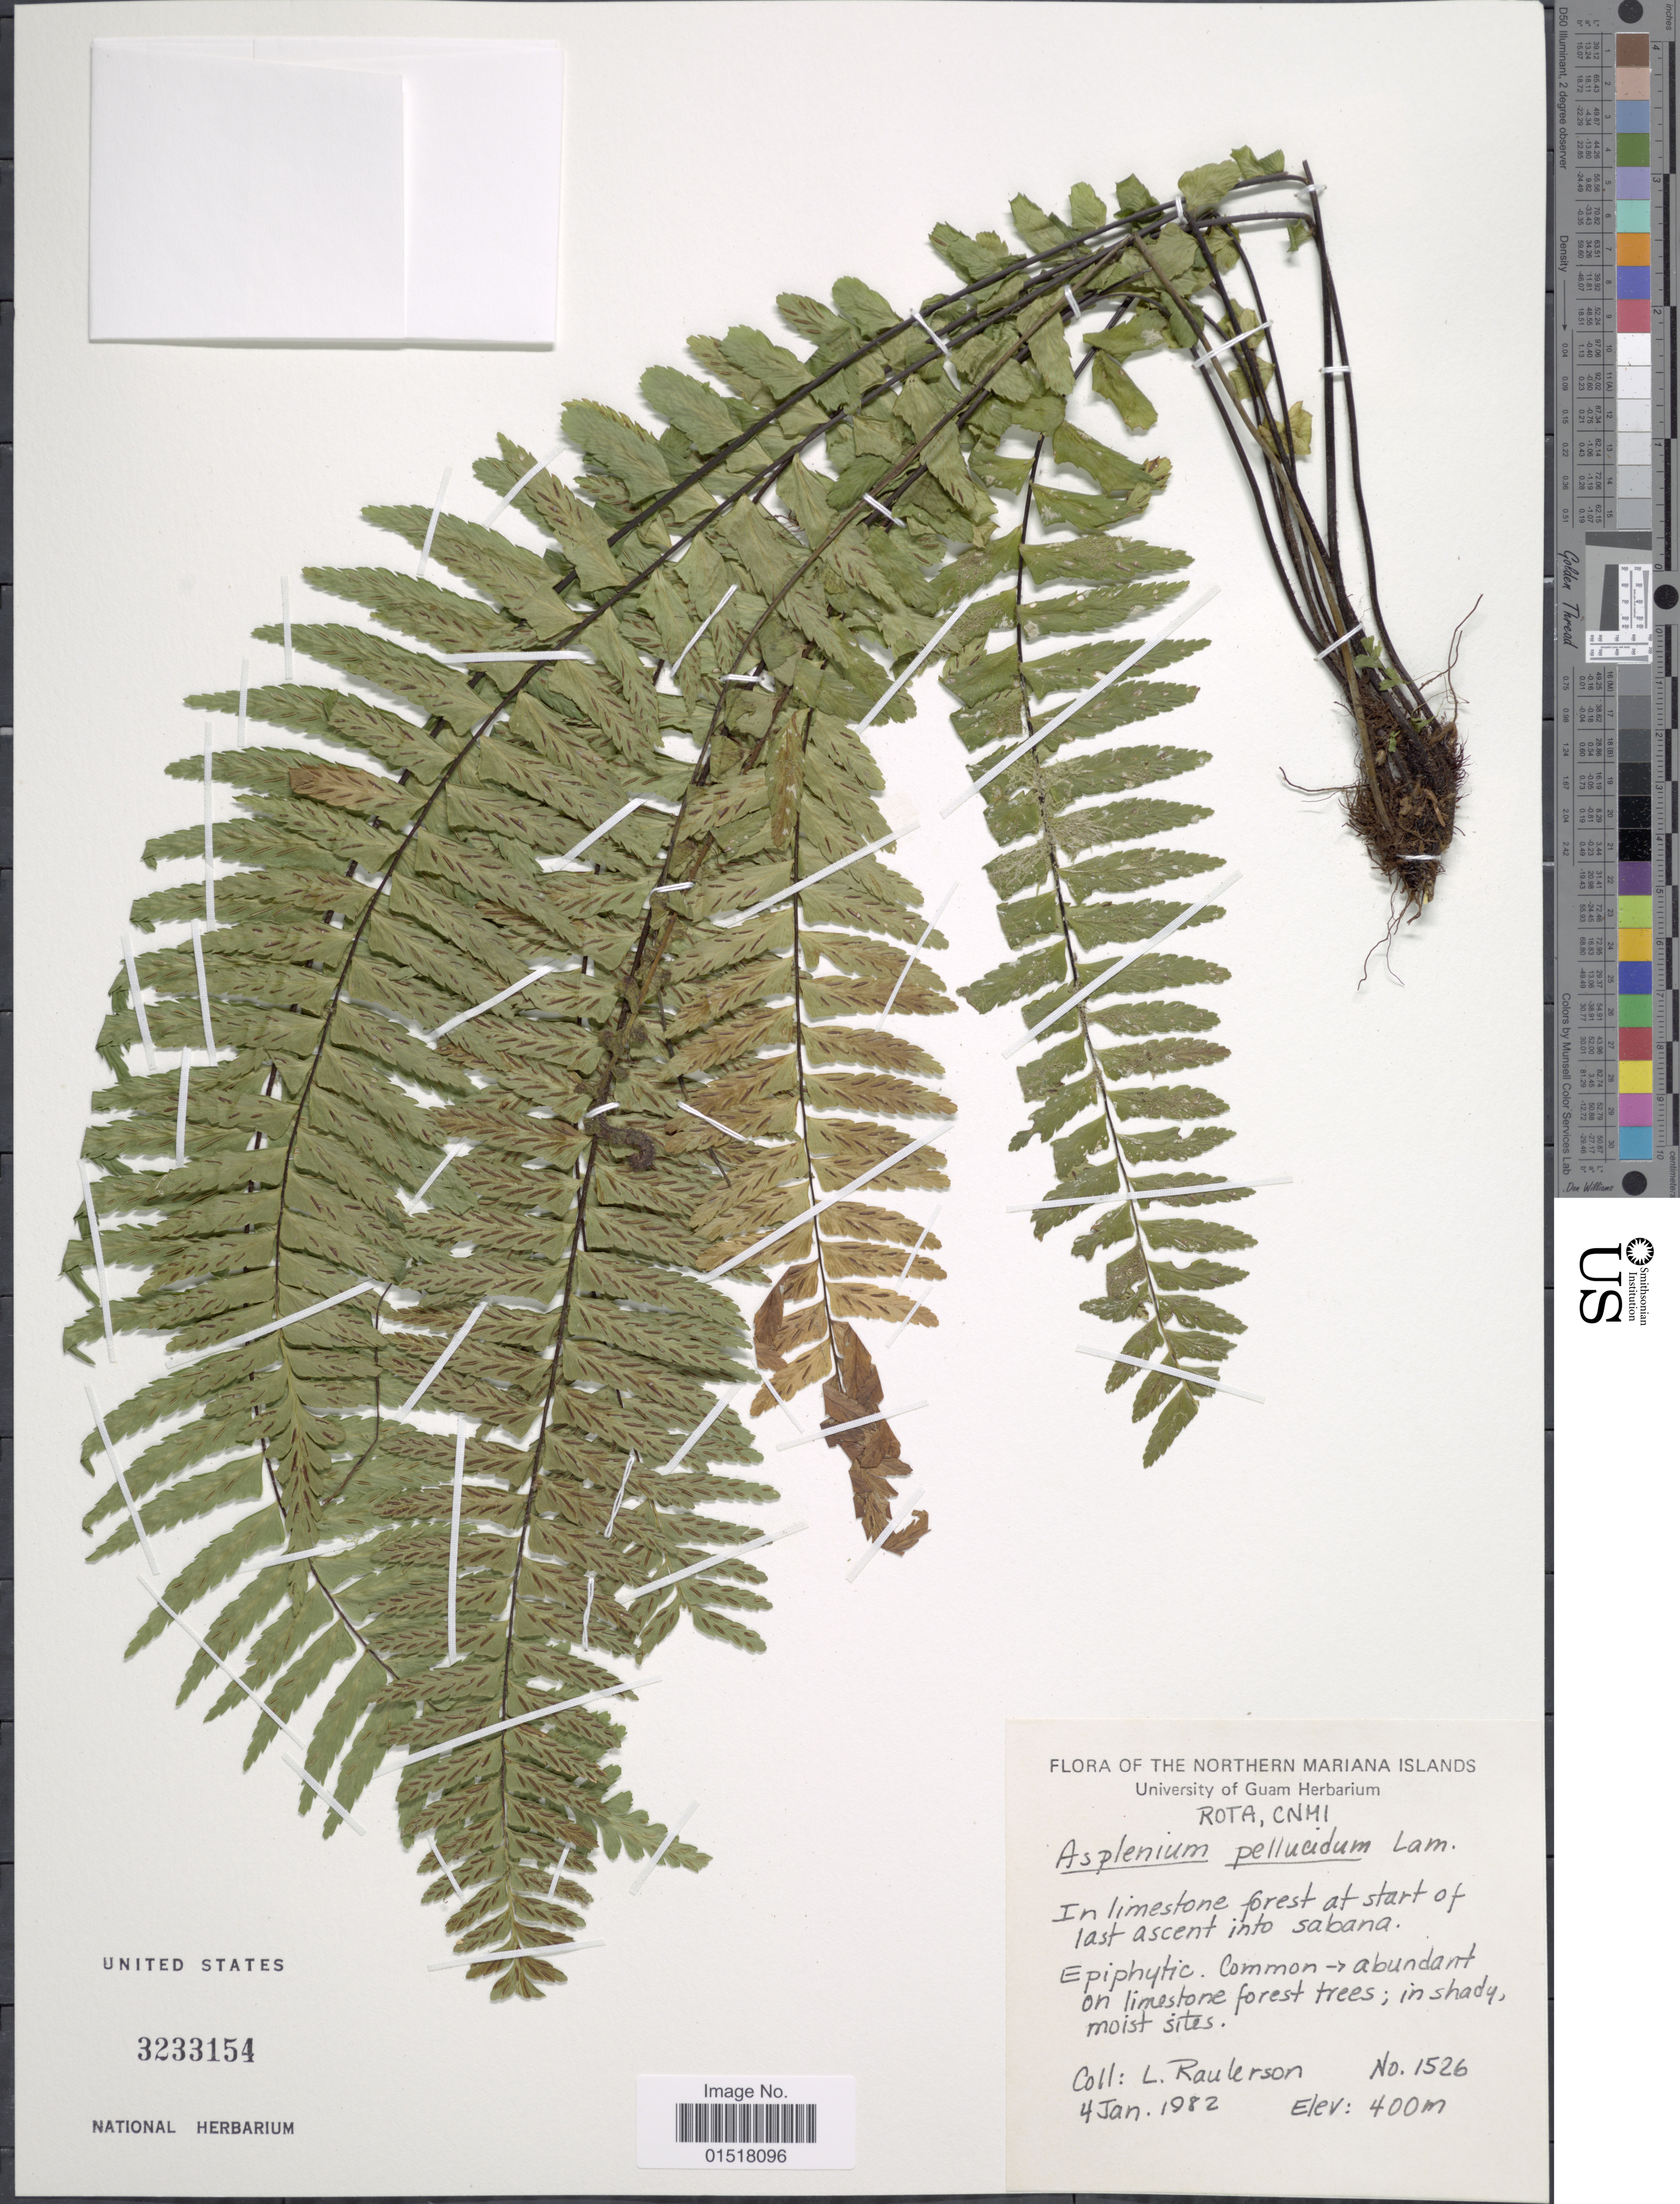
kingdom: Plantae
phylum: Tracheophyta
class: Polypodiopsida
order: Polypodiales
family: Aspleniaceae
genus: Asplenium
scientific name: Asplenium pellucidum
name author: Lam.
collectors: L. Raulerson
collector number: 1526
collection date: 1982-01-04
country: Northern Mariana Islands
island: Rota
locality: Rota, CNHI. In limestone forest at start of last ascent into sabana.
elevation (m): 400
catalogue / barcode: US 3233154